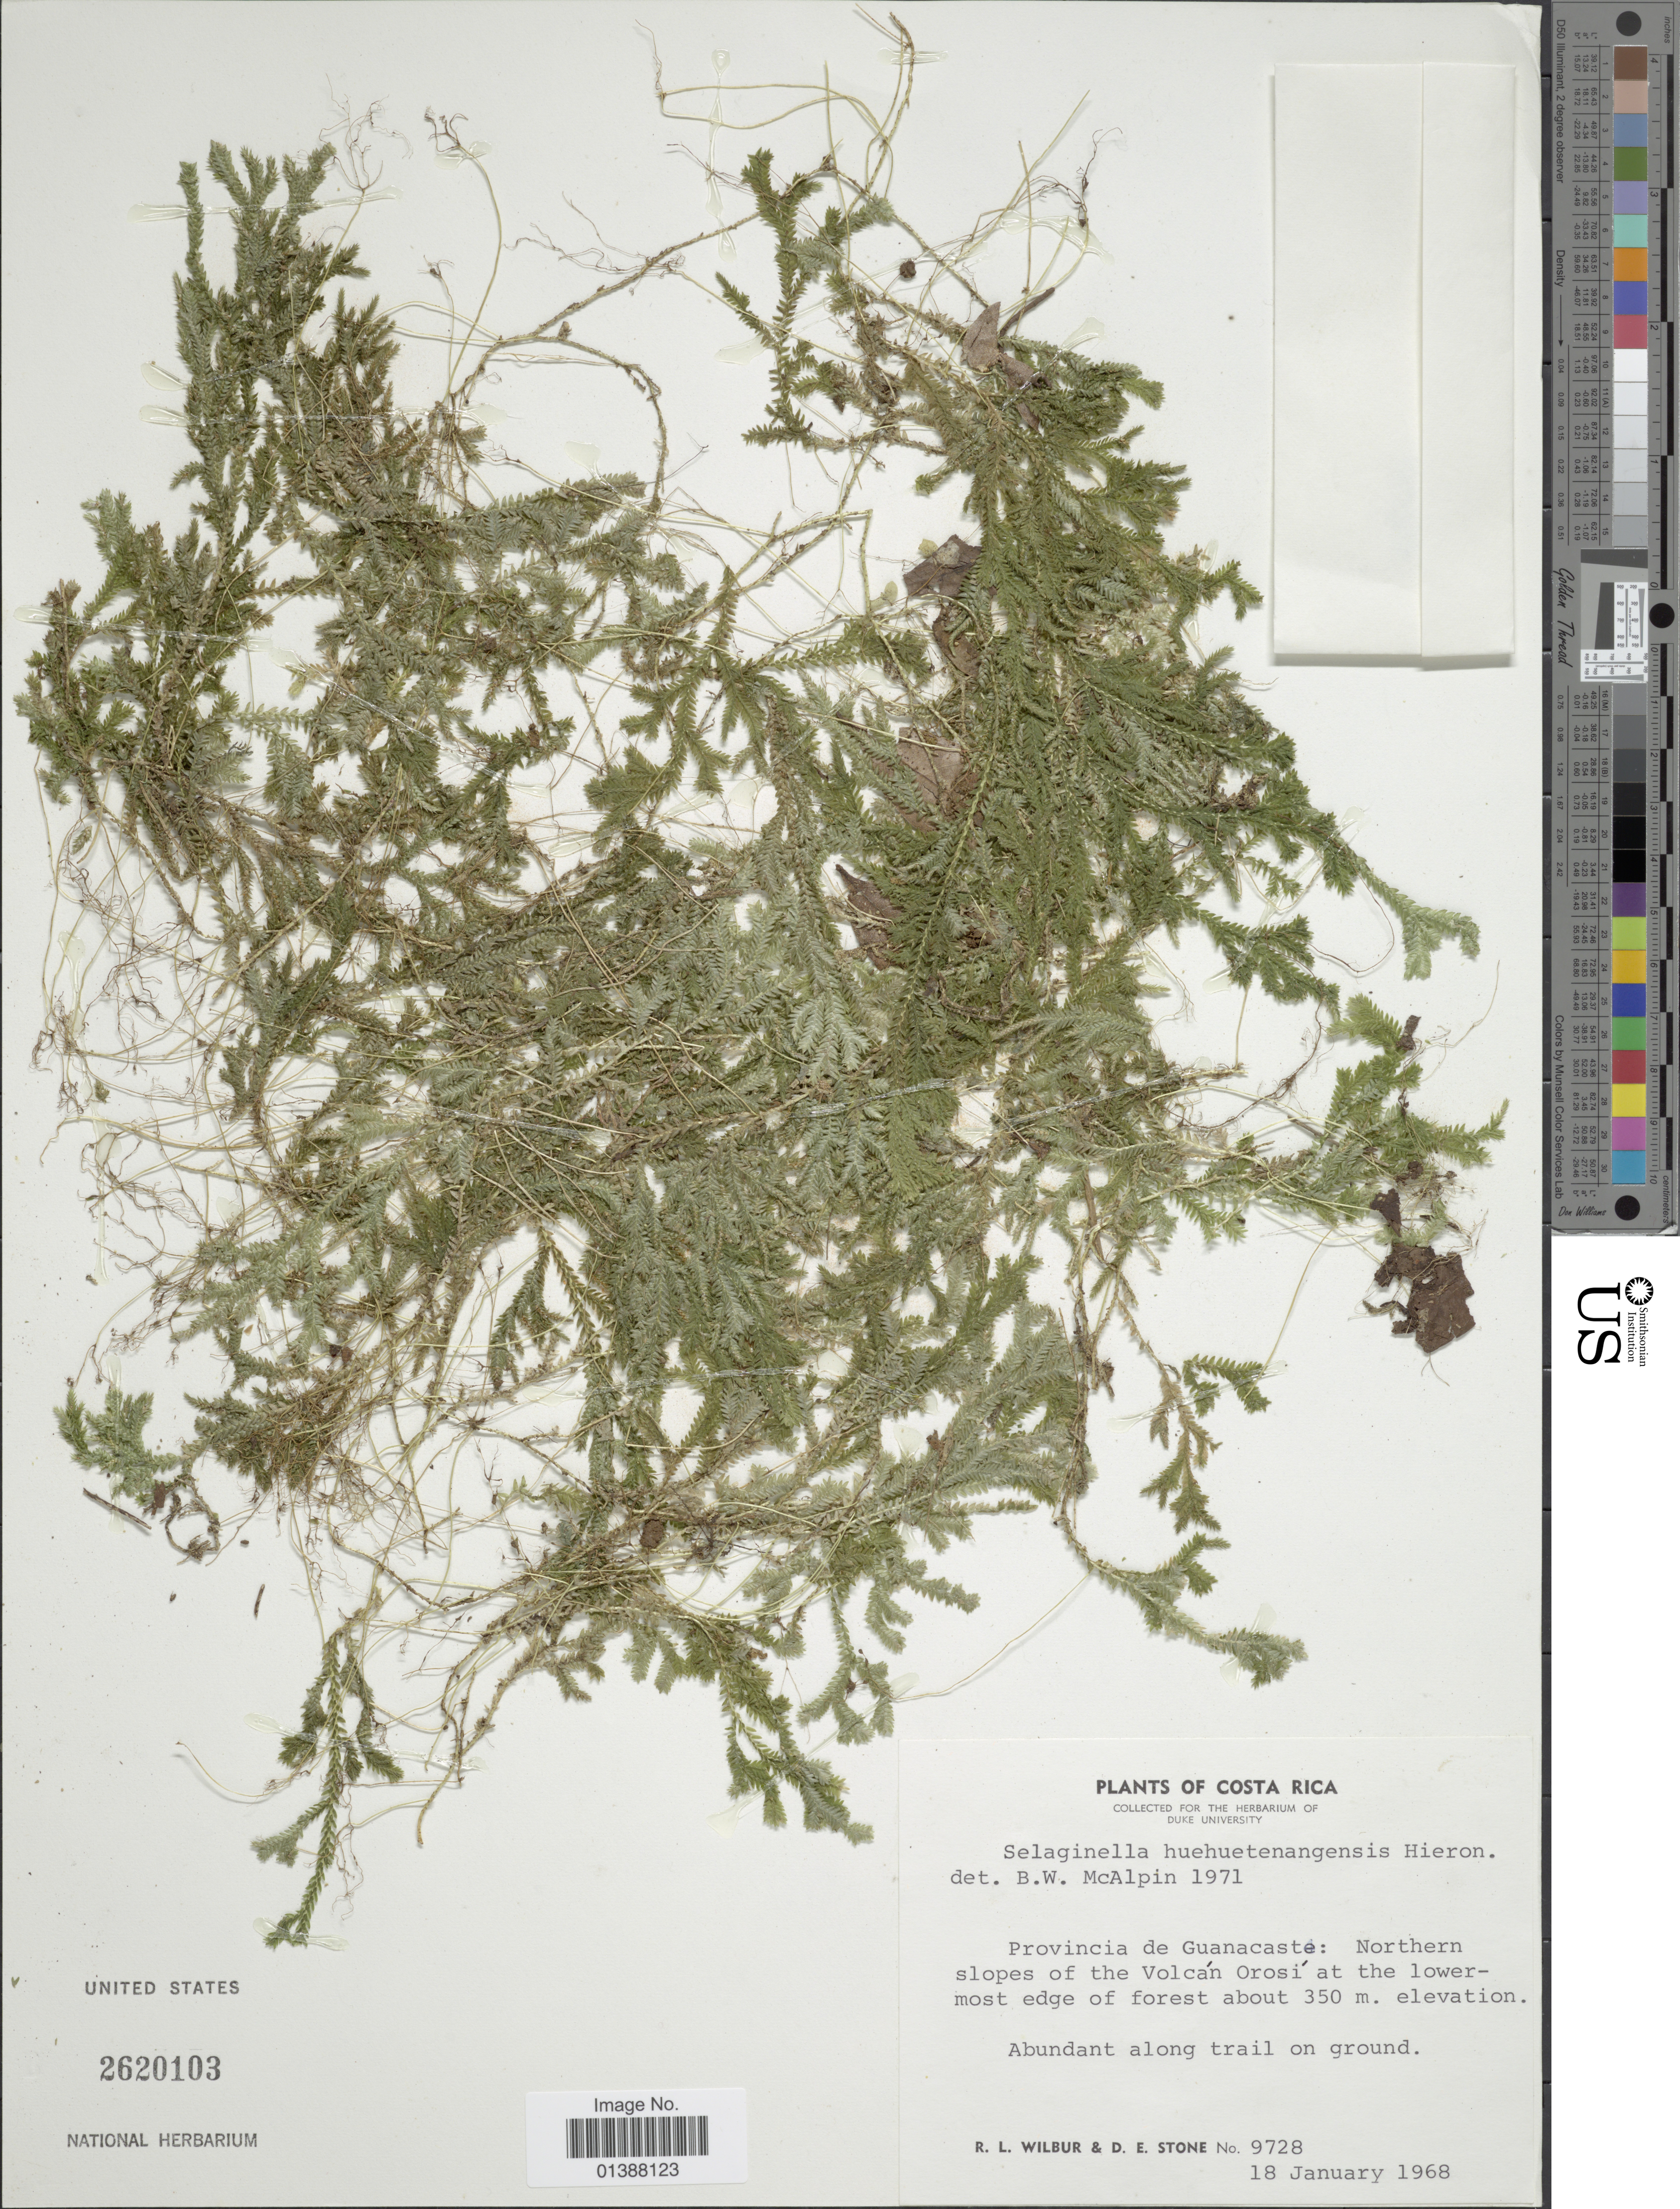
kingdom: Plantae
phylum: Tracheophyta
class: Lycopodiopsida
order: Selaginellales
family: Selaginellaceae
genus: Selaginella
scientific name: Selaginella huehuetenangensis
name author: Hieron.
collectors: R. L. Wilbur & D. E. Stone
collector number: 9728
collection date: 1968-01-18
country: Costa Rica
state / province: Guanacaste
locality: Provincia de Guanacaste: Northern slopes of the Volcám Orosi at the lower-most edge of forest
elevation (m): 350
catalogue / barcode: US 2620103